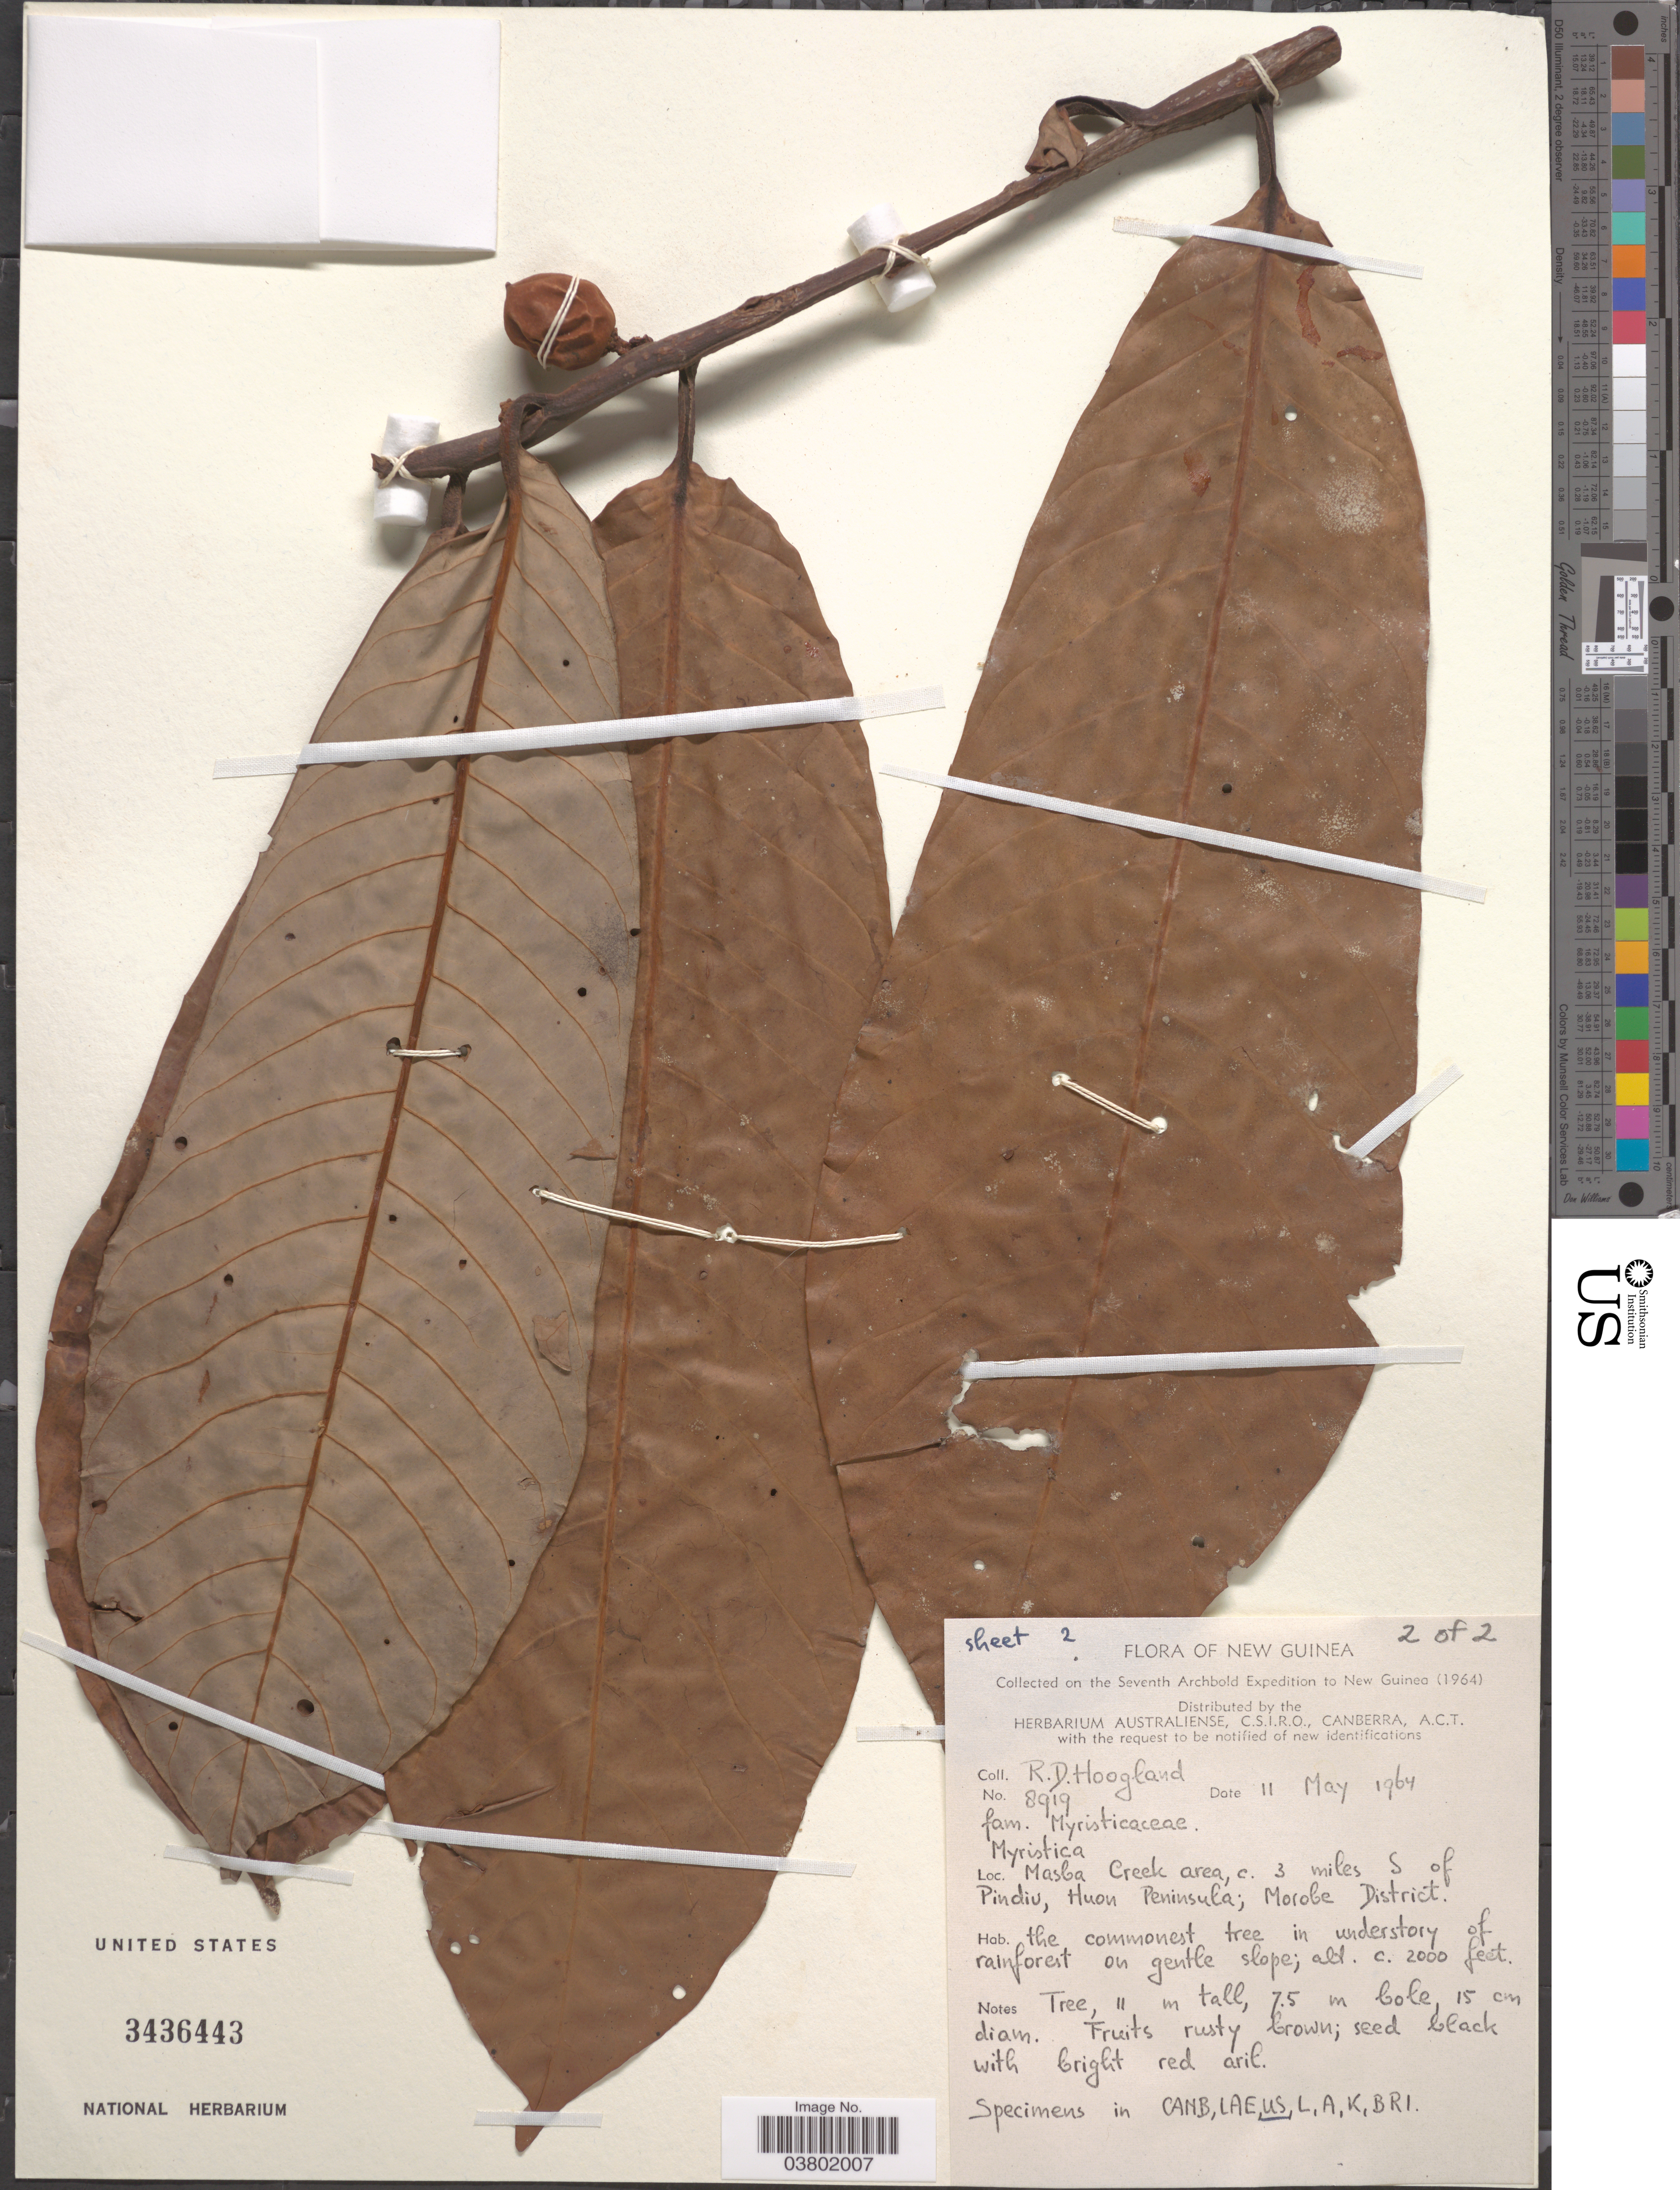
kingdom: Plantae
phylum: Tracheophyta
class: Magnoliopsida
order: Magnoliales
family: Myristicaceae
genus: Myristica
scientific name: Myristica sp.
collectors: R. D. Hoogland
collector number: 8919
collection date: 1964-05-11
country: Papua New Guinea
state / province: Morobe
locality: New Guinea. Masba Creek area, c. 3 miles S of Pindiu, Huon Peninsula; Morobe District.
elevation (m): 610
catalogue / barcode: US 3436443